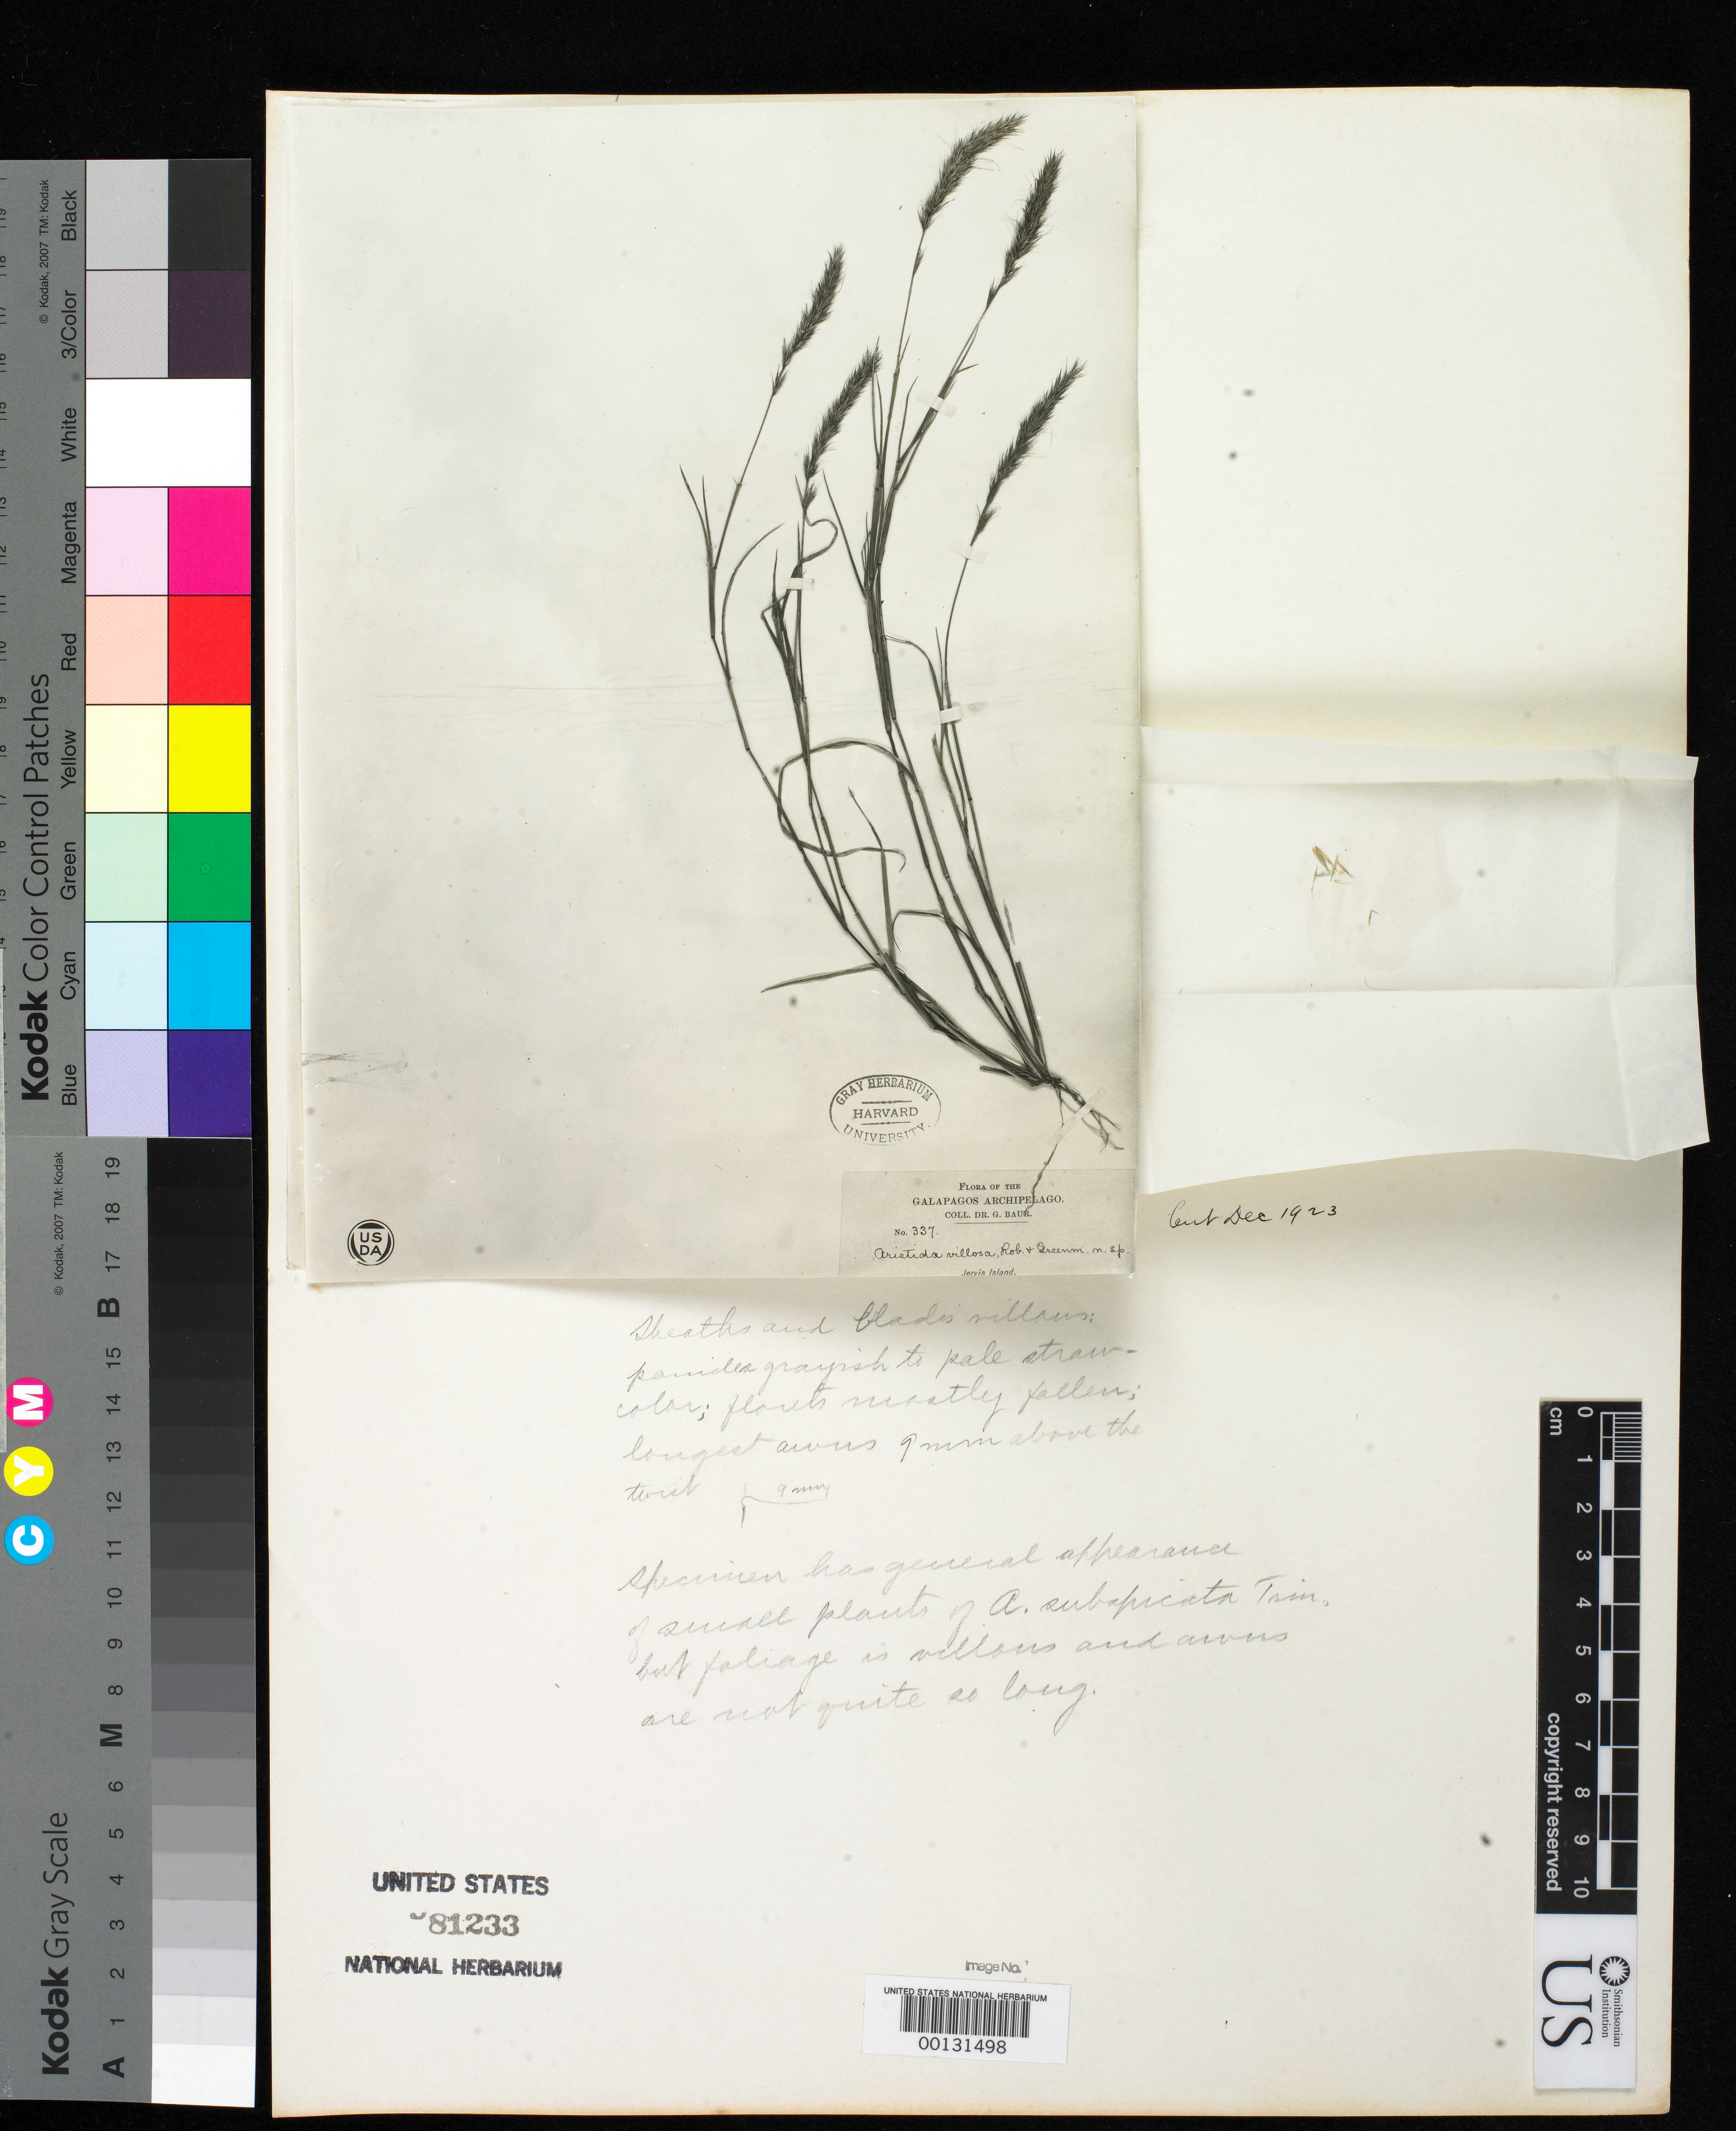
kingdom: Plantae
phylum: Tracheophyta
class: Liliopsida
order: Poales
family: Poaceae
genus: Aristida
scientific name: Aristida villosa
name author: B.L. Rob. & Greenm.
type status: Type Fragment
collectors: G. Baur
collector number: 337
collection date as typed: Aug 1891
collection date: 1891-08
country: Ecuador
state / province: Colón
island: Jervis [Rábida]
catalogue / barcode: US 81233